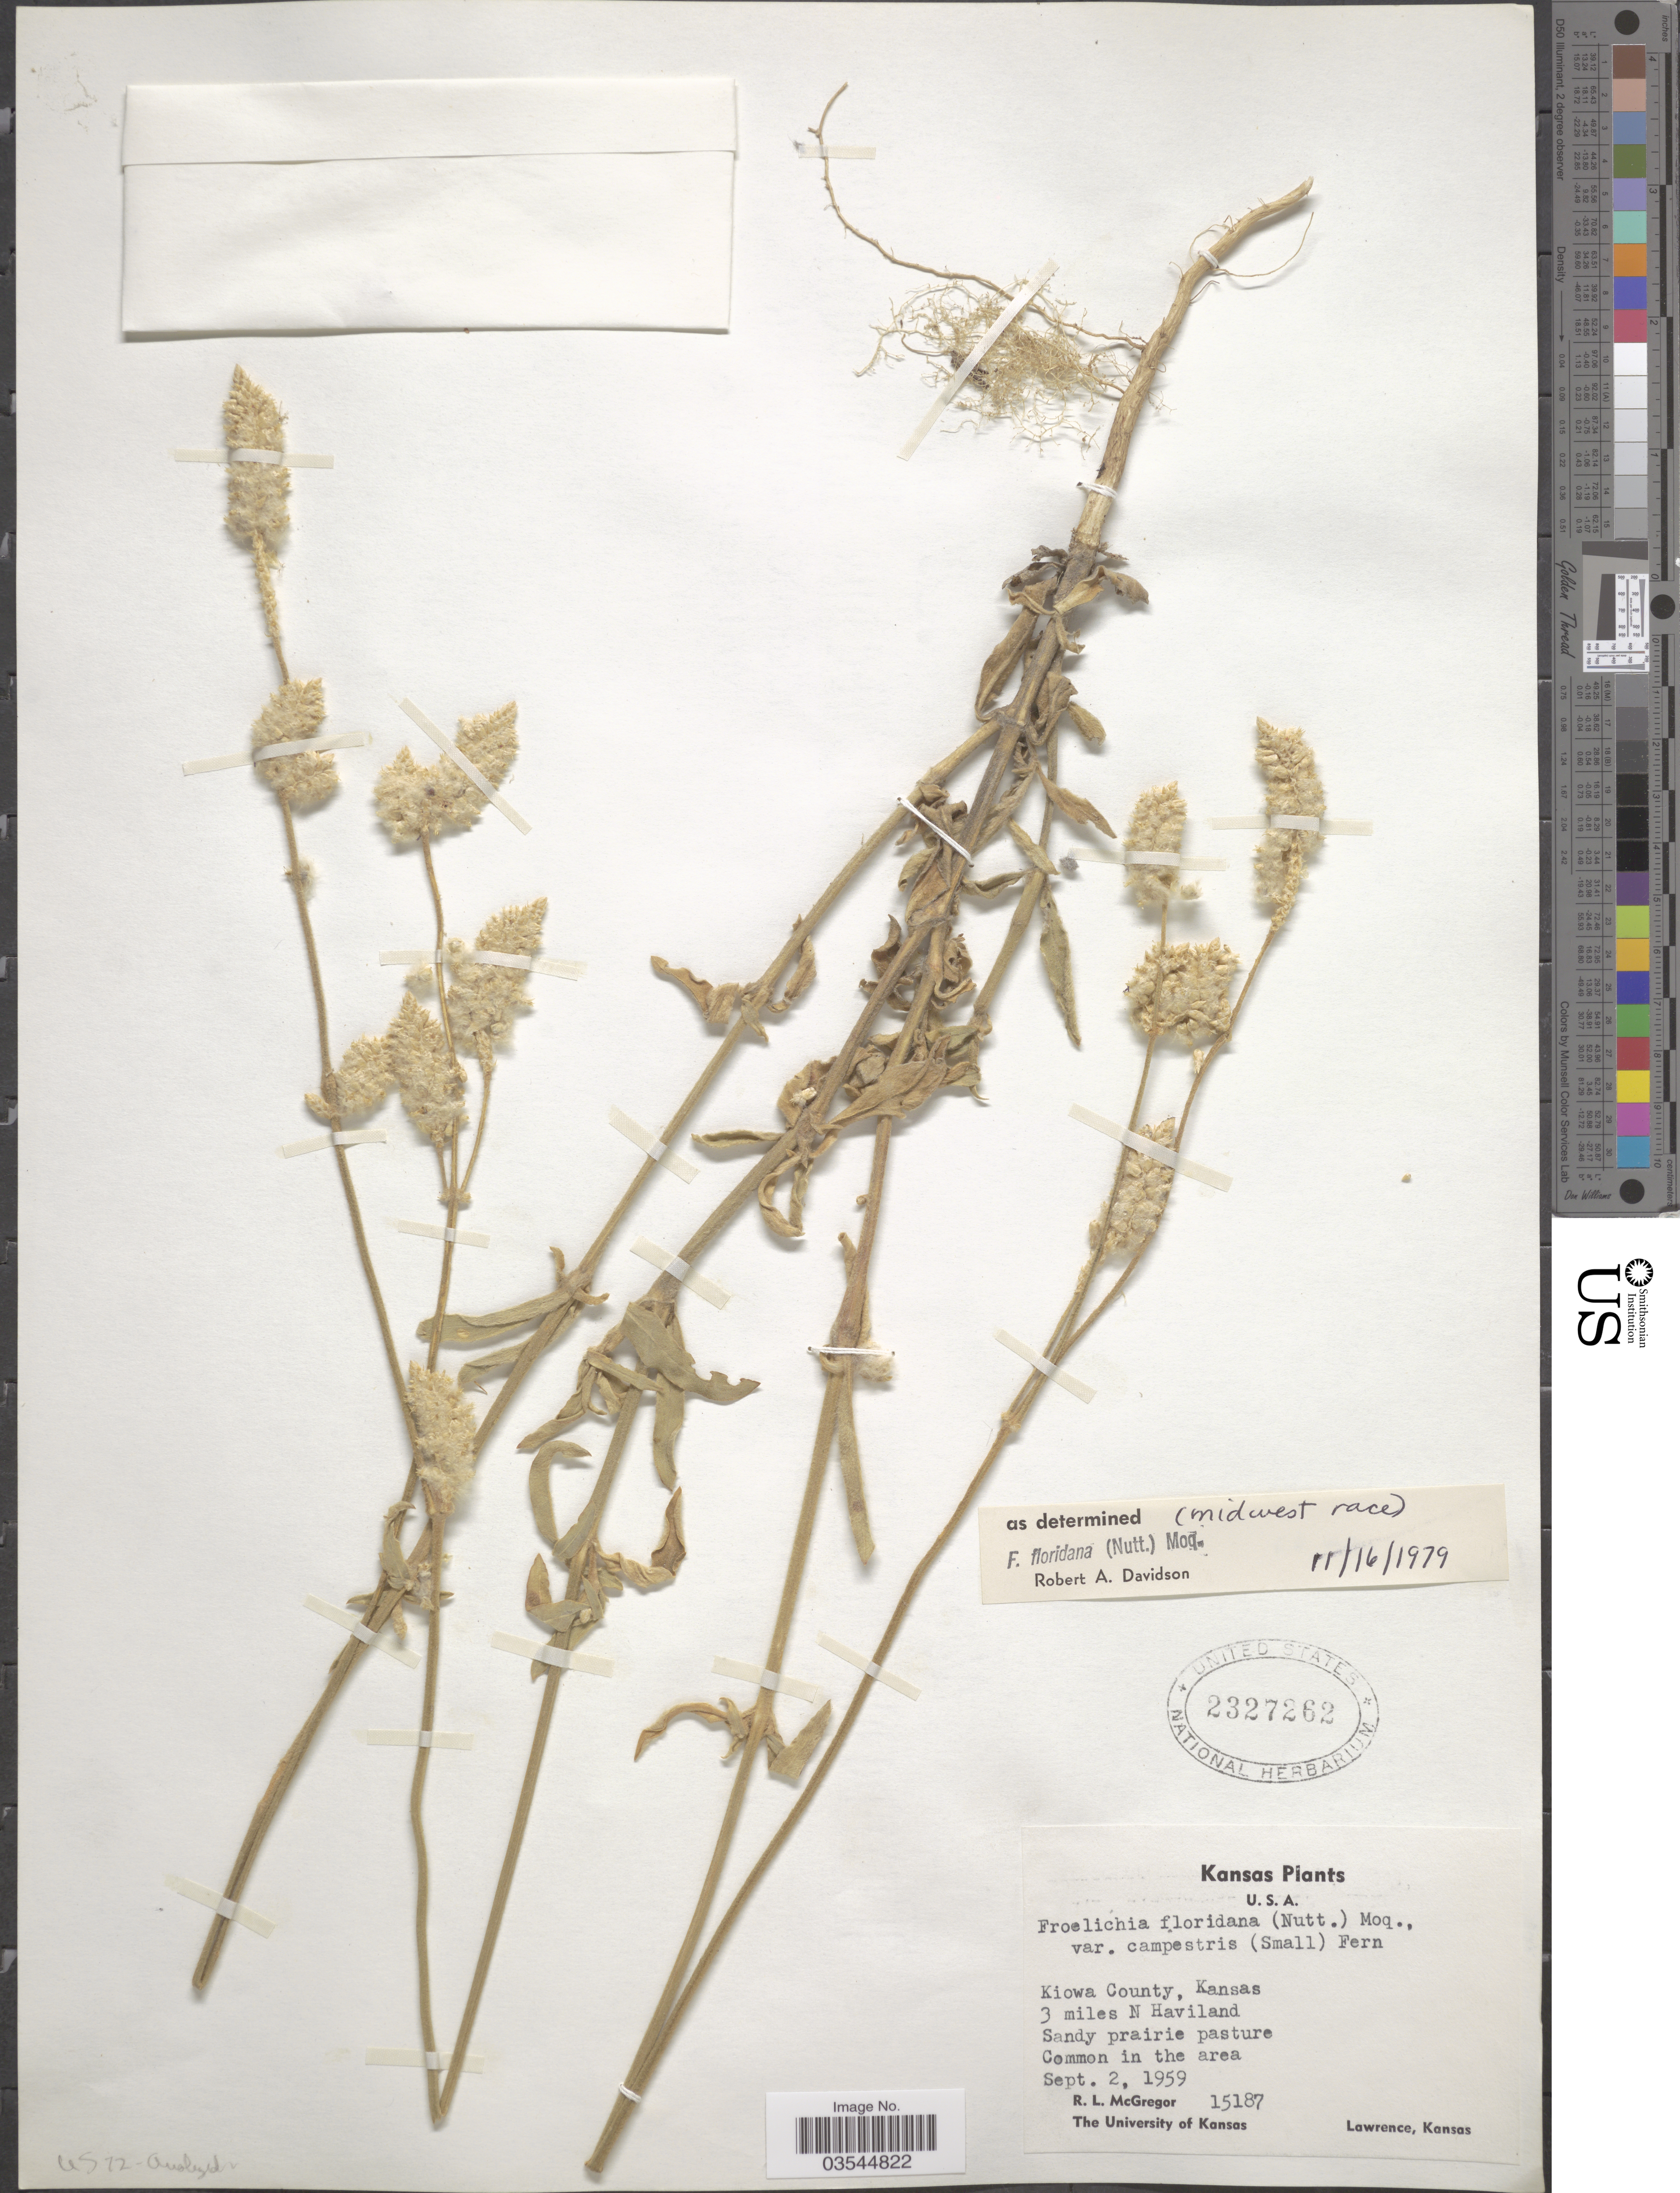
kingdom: Plantae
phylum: Tracheophyta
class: Magnoliopsida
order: Caryophyllales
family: Amaranthaceae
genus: Froelichia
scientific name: Froelichia floridana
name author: (Nutt.) Moq.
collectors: R. McGregor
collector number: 15187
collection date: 1959-09-02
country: United States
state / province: Kansas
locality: Kiowa County. 3 miles N Haviland.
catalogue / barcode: US 2327262